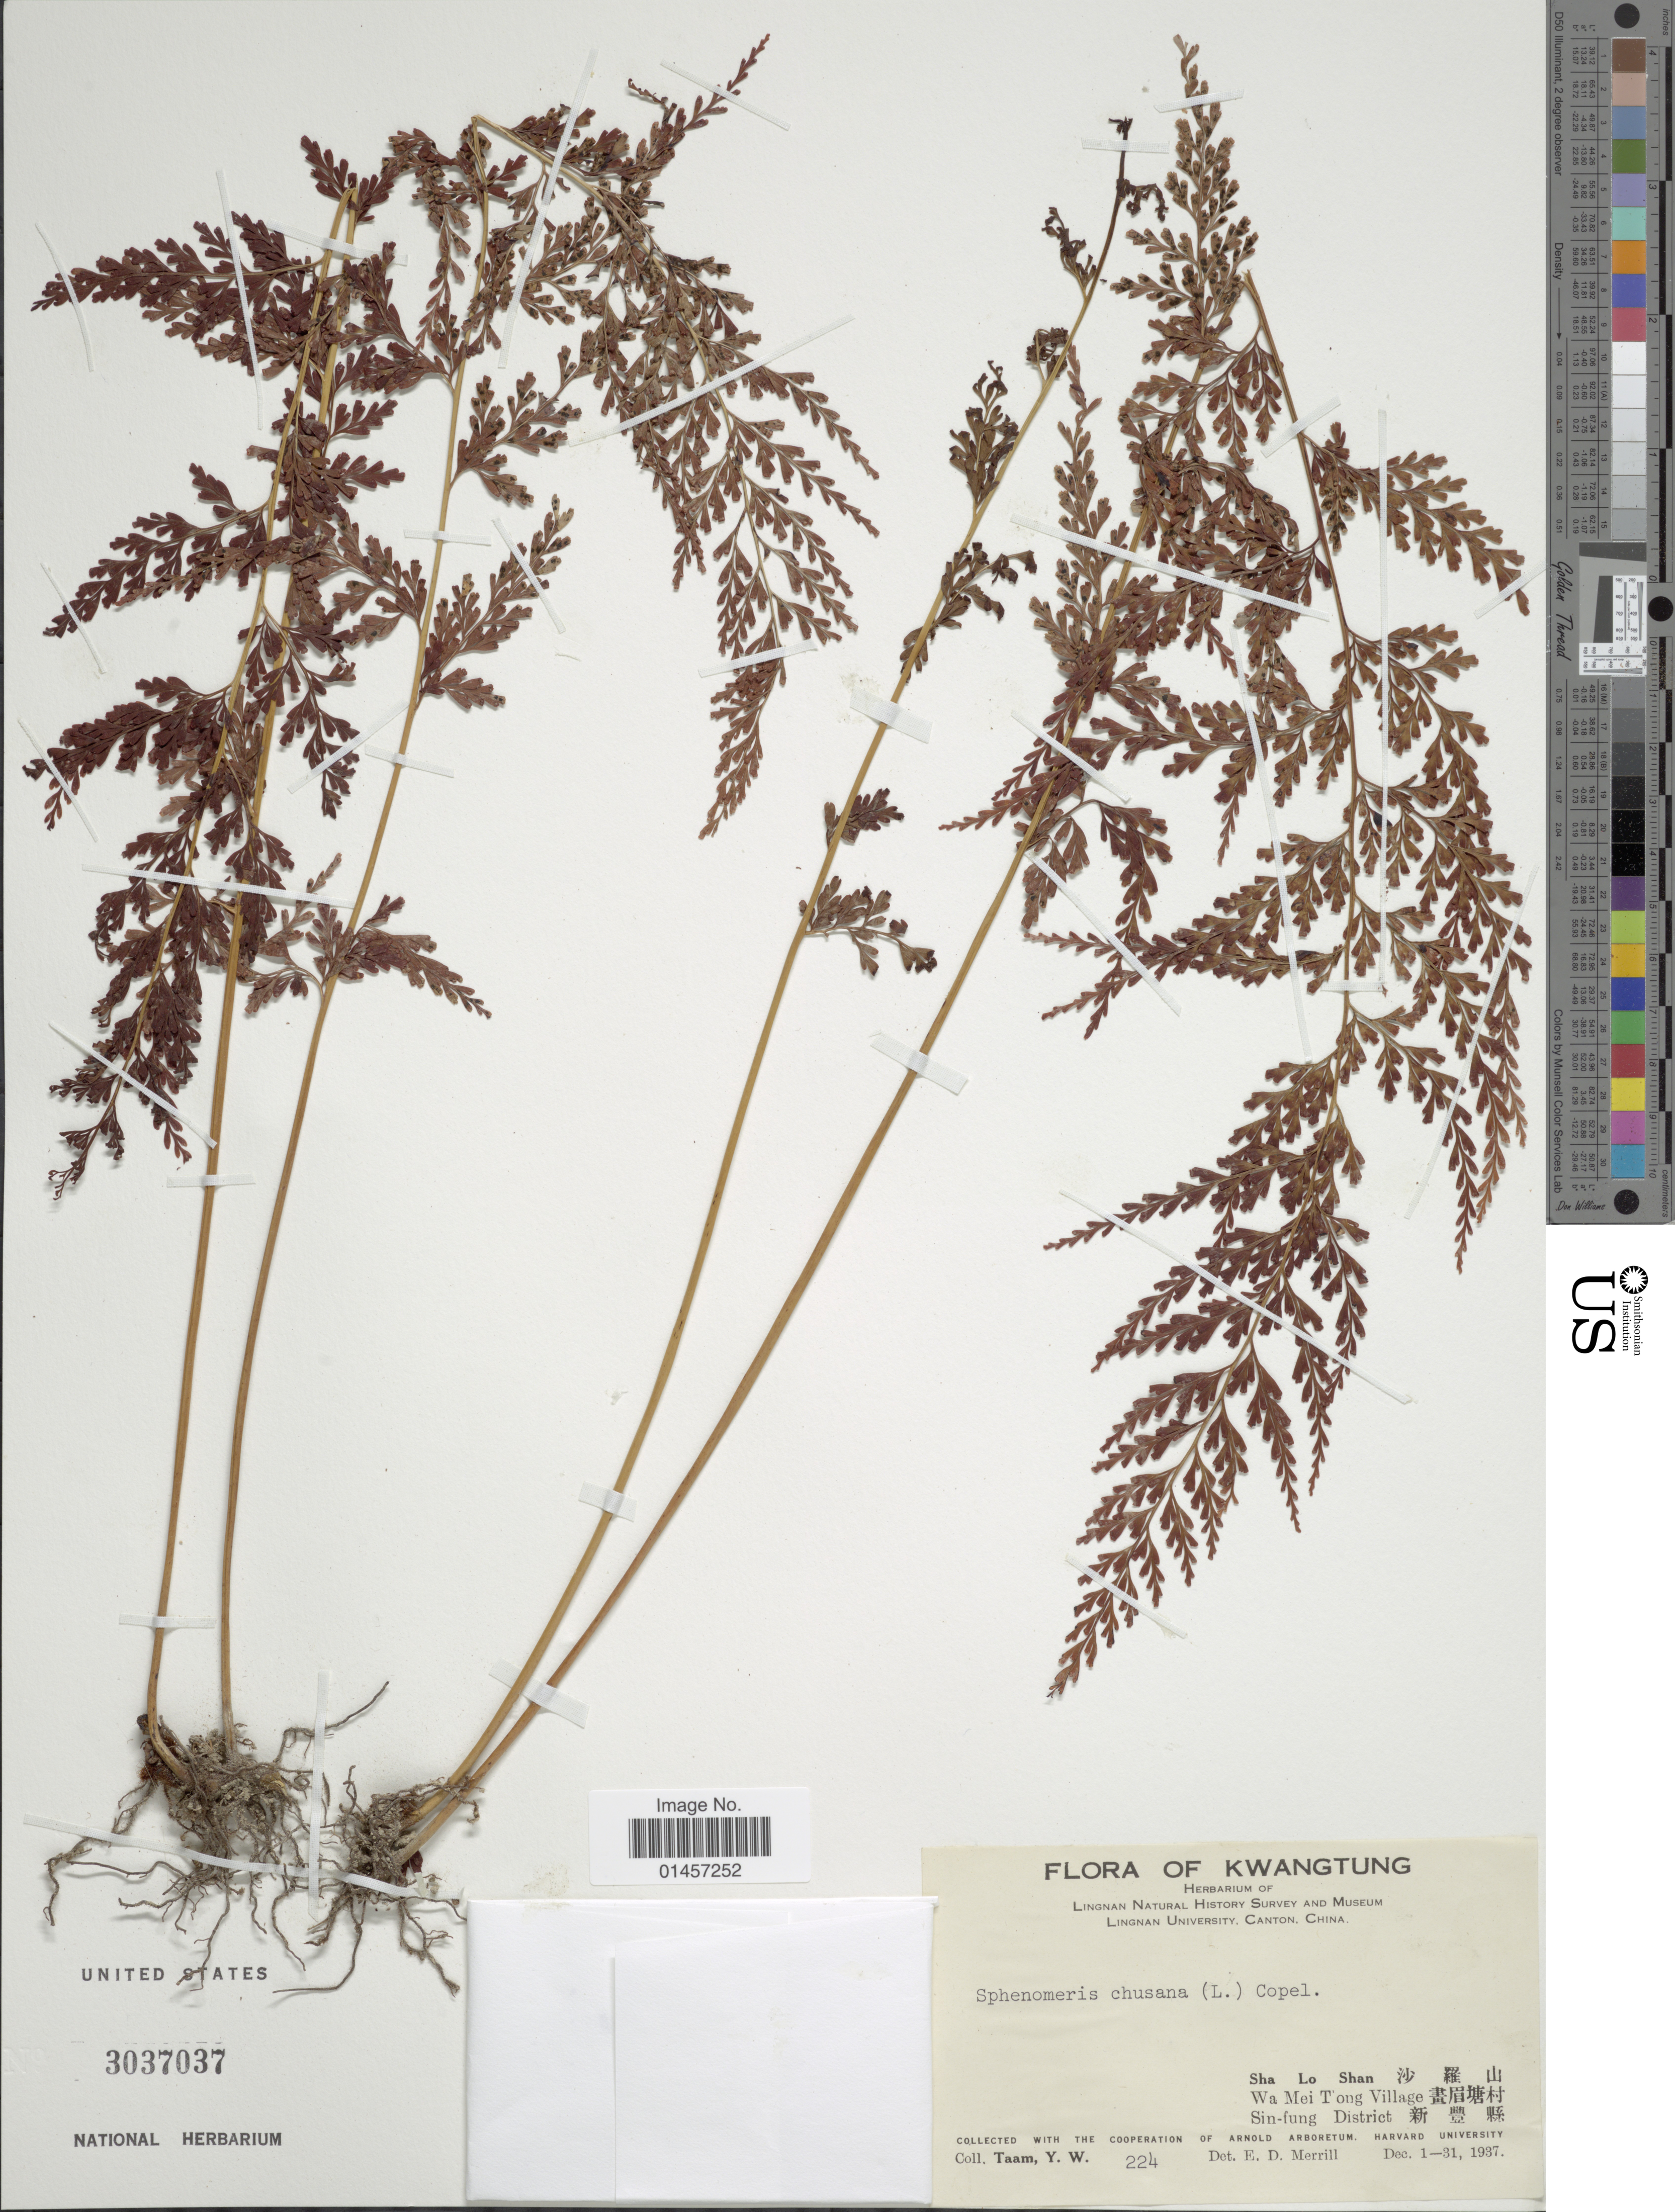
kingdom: Plantae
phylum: Tracheophyta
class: Polypodiopsida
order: Polypodiales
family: Lindsaeaceae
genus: Sphenomeris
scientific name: Sphenomeris chinensis var. chinensis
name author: (L.) Maxon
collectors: Y. W. Taam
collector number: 224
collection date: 1937-12-01/1937-12-31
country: China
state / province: Guangdong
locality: Kwangtung, Sha Lo Shan, Wa Mei T'ong village, Sin-fung district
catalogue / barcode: US 3037037